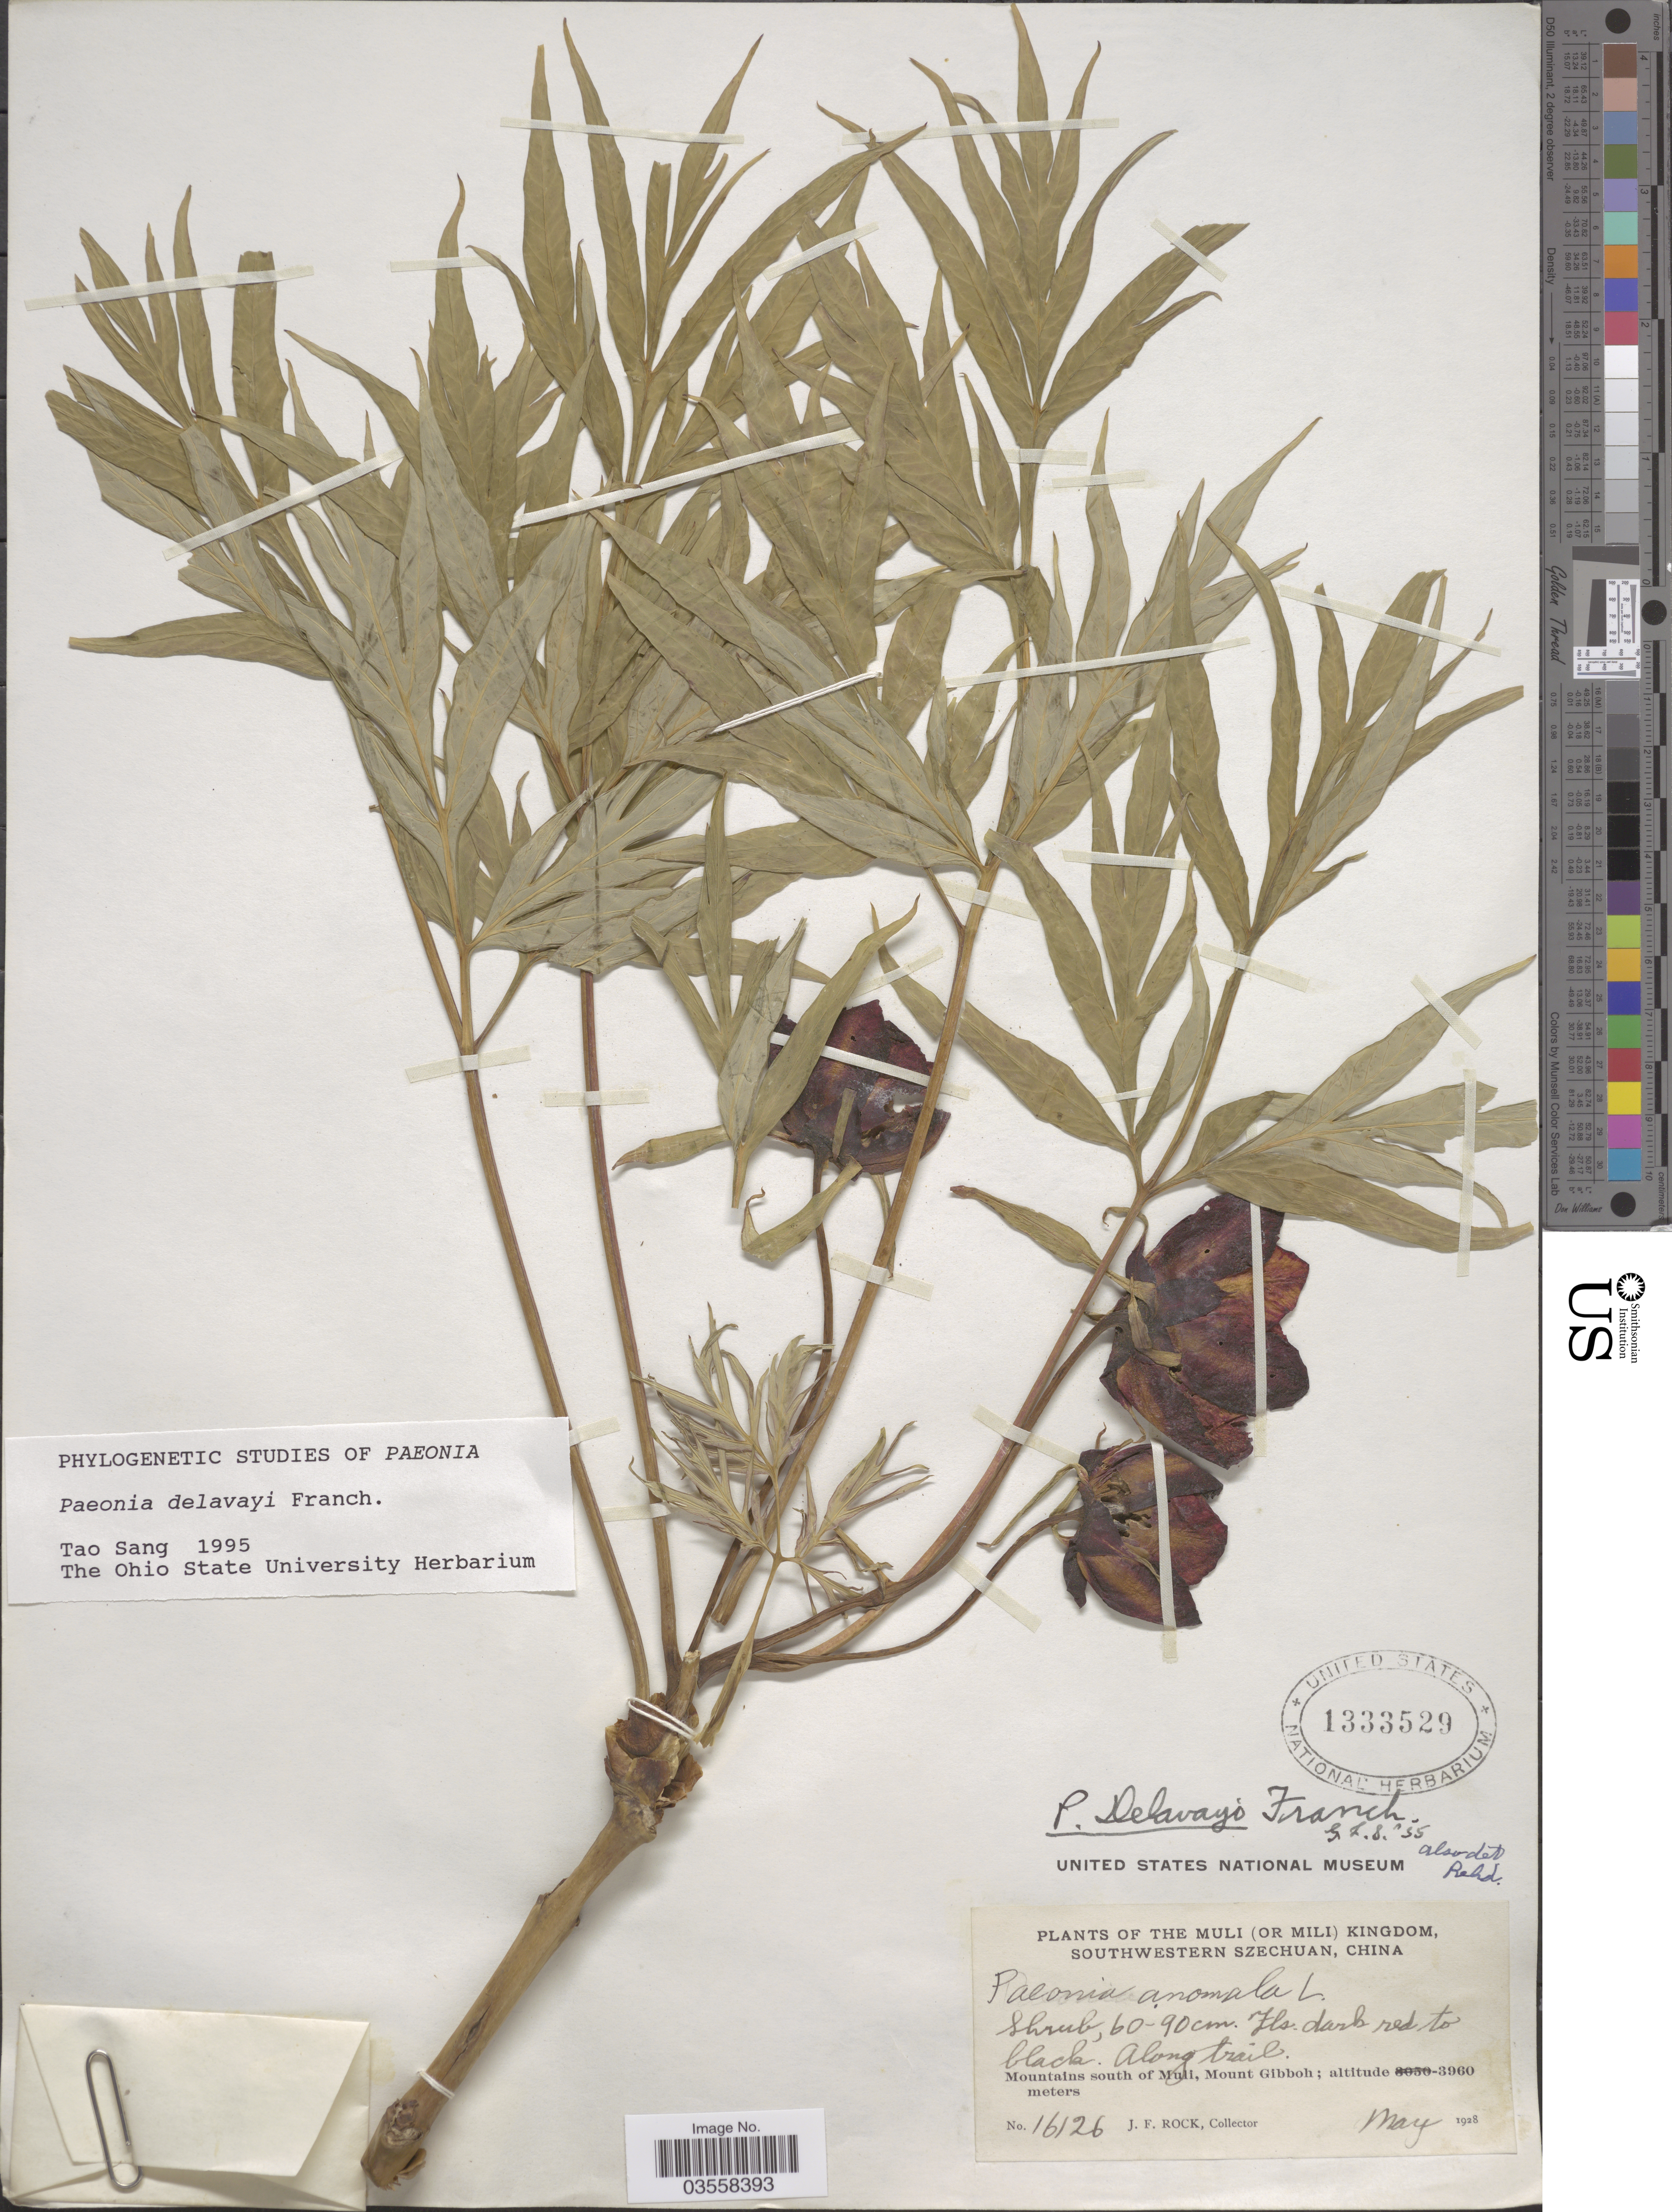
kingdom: Plantae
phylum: Tracheophyta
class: Magnoliopsida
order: Saxifragales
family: Paeoniaceae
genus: Paeonia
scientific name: Paeonia delavayi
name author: Franch.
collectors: J. Rock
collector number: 16126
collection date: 1928-05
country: China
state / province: Sichuan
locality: The Muli (or Mili) Kingdom, Southwestern Szechuan. Along trail. Mountains south of Muli, Mount Gibboh.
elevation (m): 3960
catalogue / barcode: US 1333529